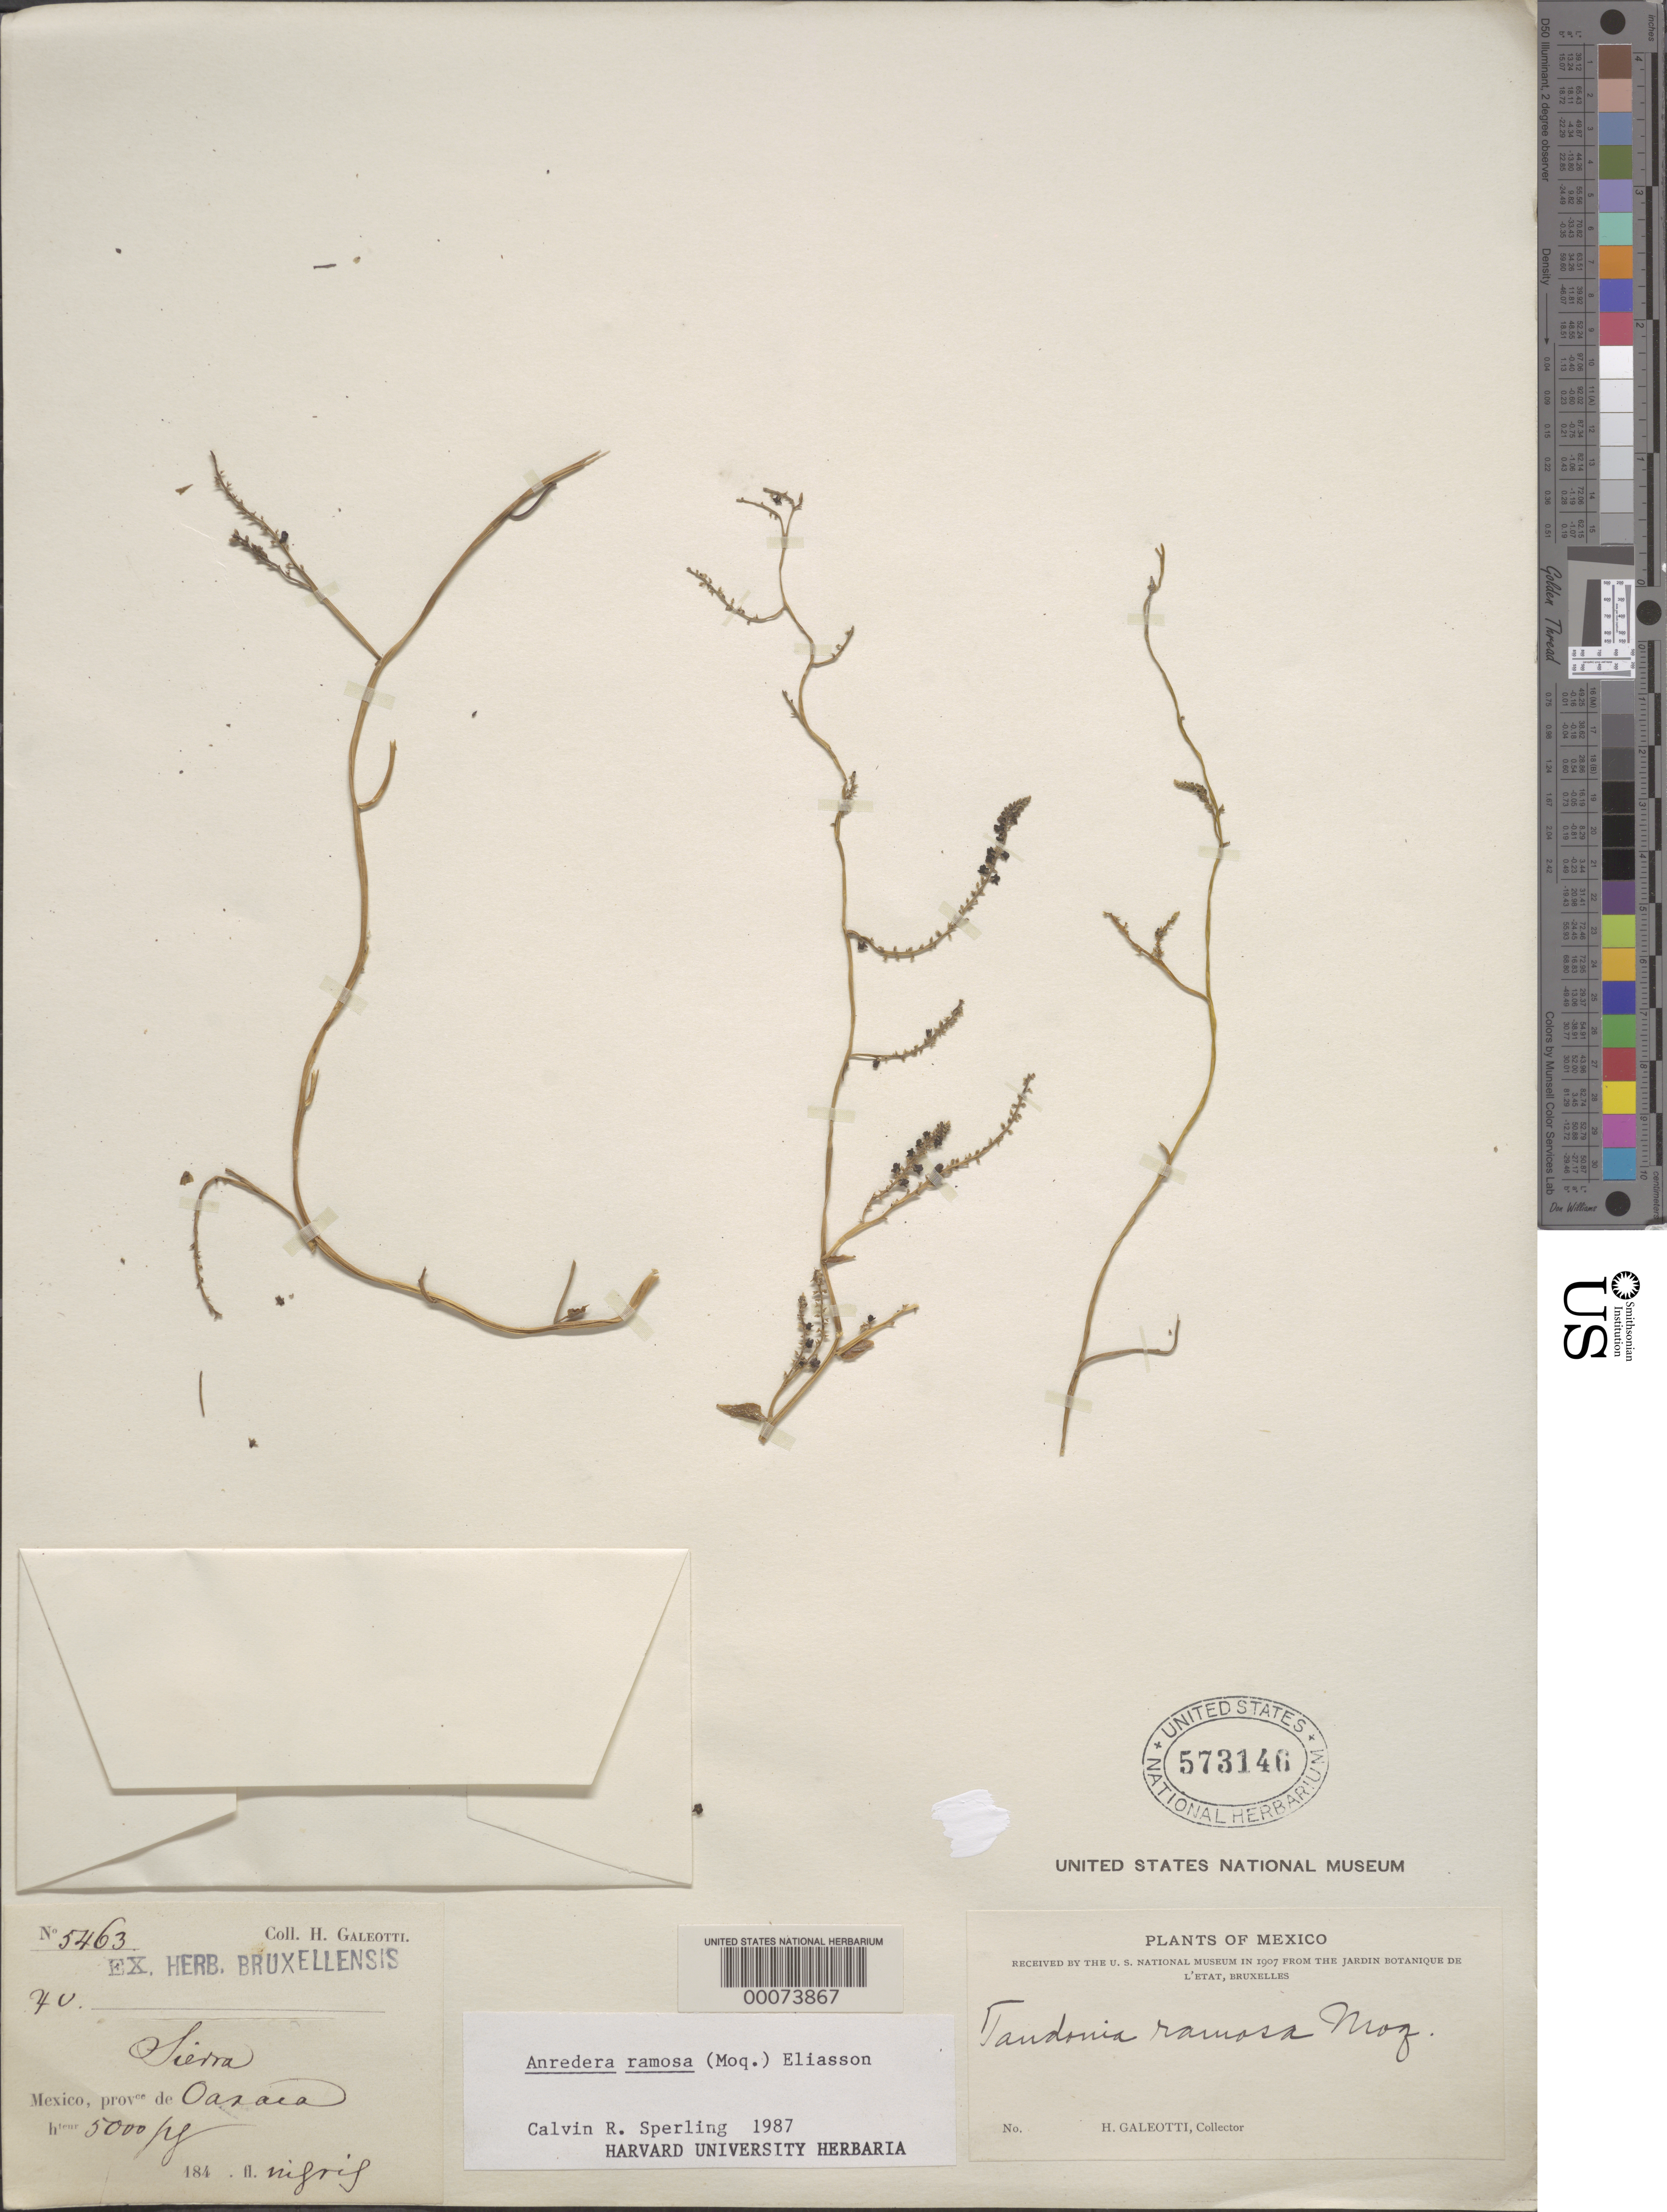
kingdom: Plantae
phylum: Tracheophyta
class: Magnoliopsida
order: Caryophyllales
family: Basellaceae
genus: Anredera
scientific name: Anredera ramosa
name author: (Moq.) Eliasson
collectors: H. G. Galeotti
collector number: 5460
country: Mexico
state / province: Oaxaca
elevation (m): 1524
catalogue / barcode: US 573146